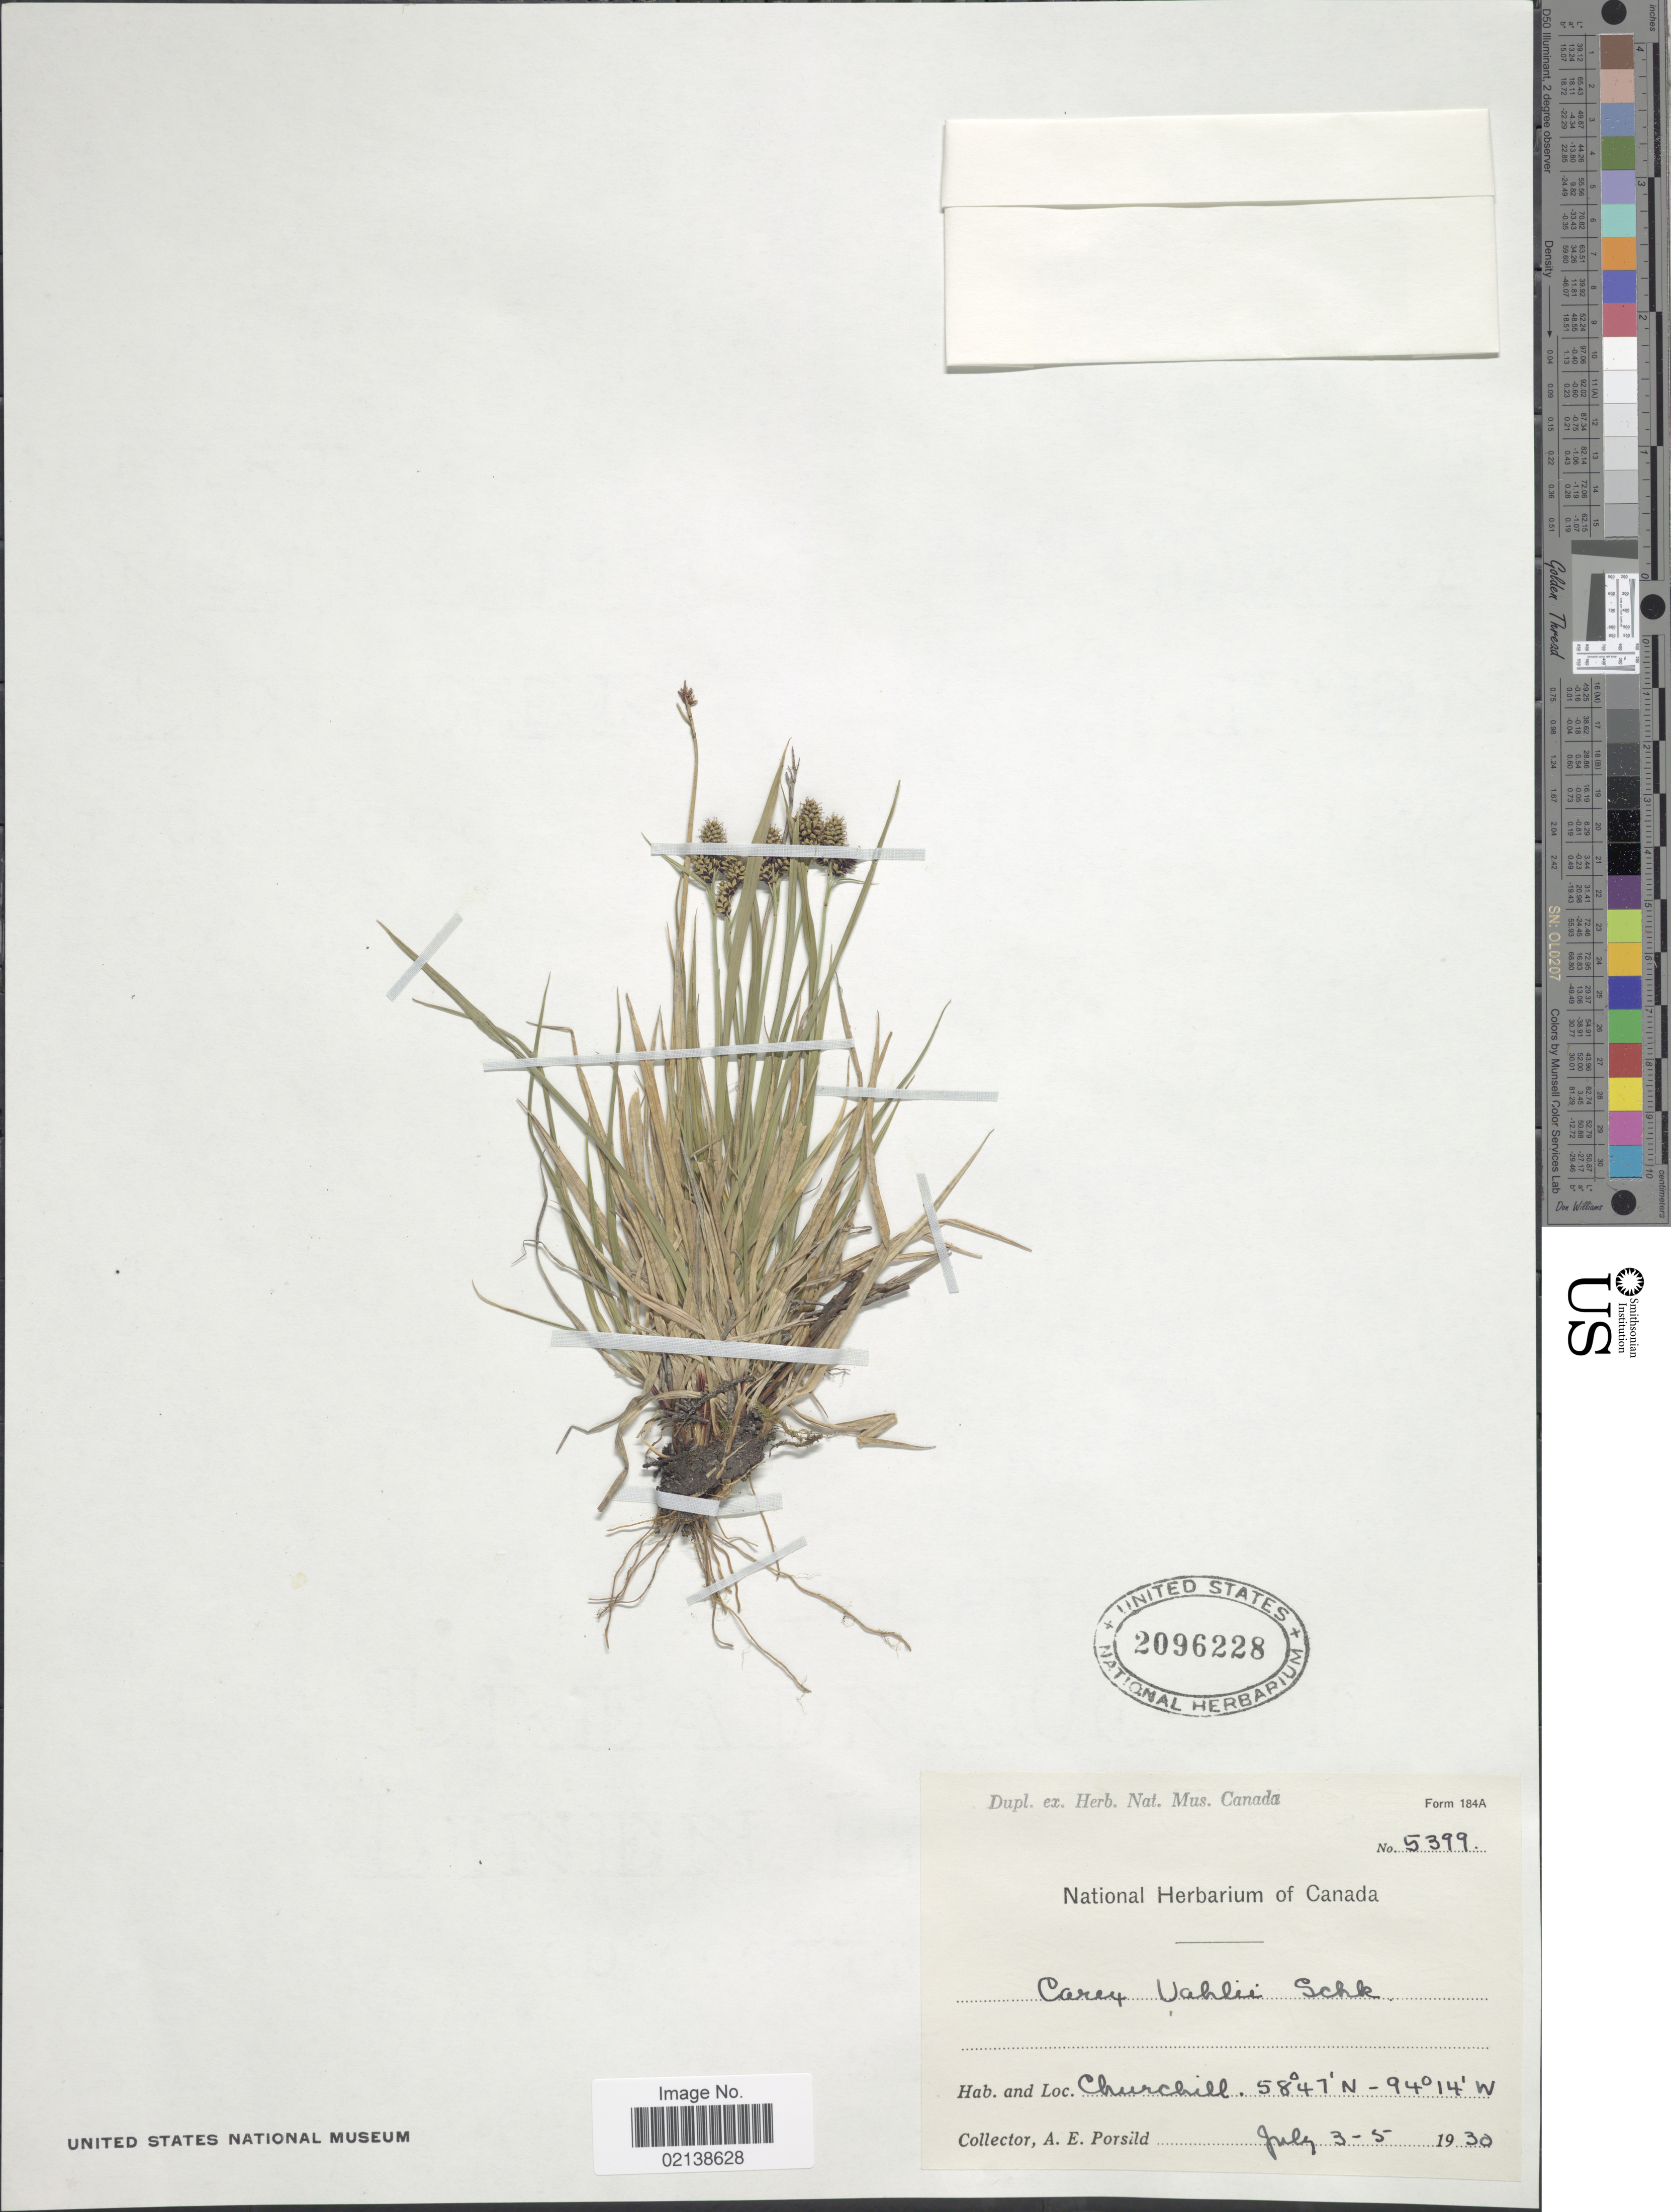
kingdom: Plantae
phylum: Tracheophyta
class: Liliopsida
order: Poales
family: Cyperaceae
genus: Carex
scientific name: Carex norvegica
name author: Retz.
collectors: A. E. Porsild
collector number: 5399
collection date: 1930-07-03/1930-07-05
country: Canada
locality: Churchill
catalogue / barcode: US 2096228